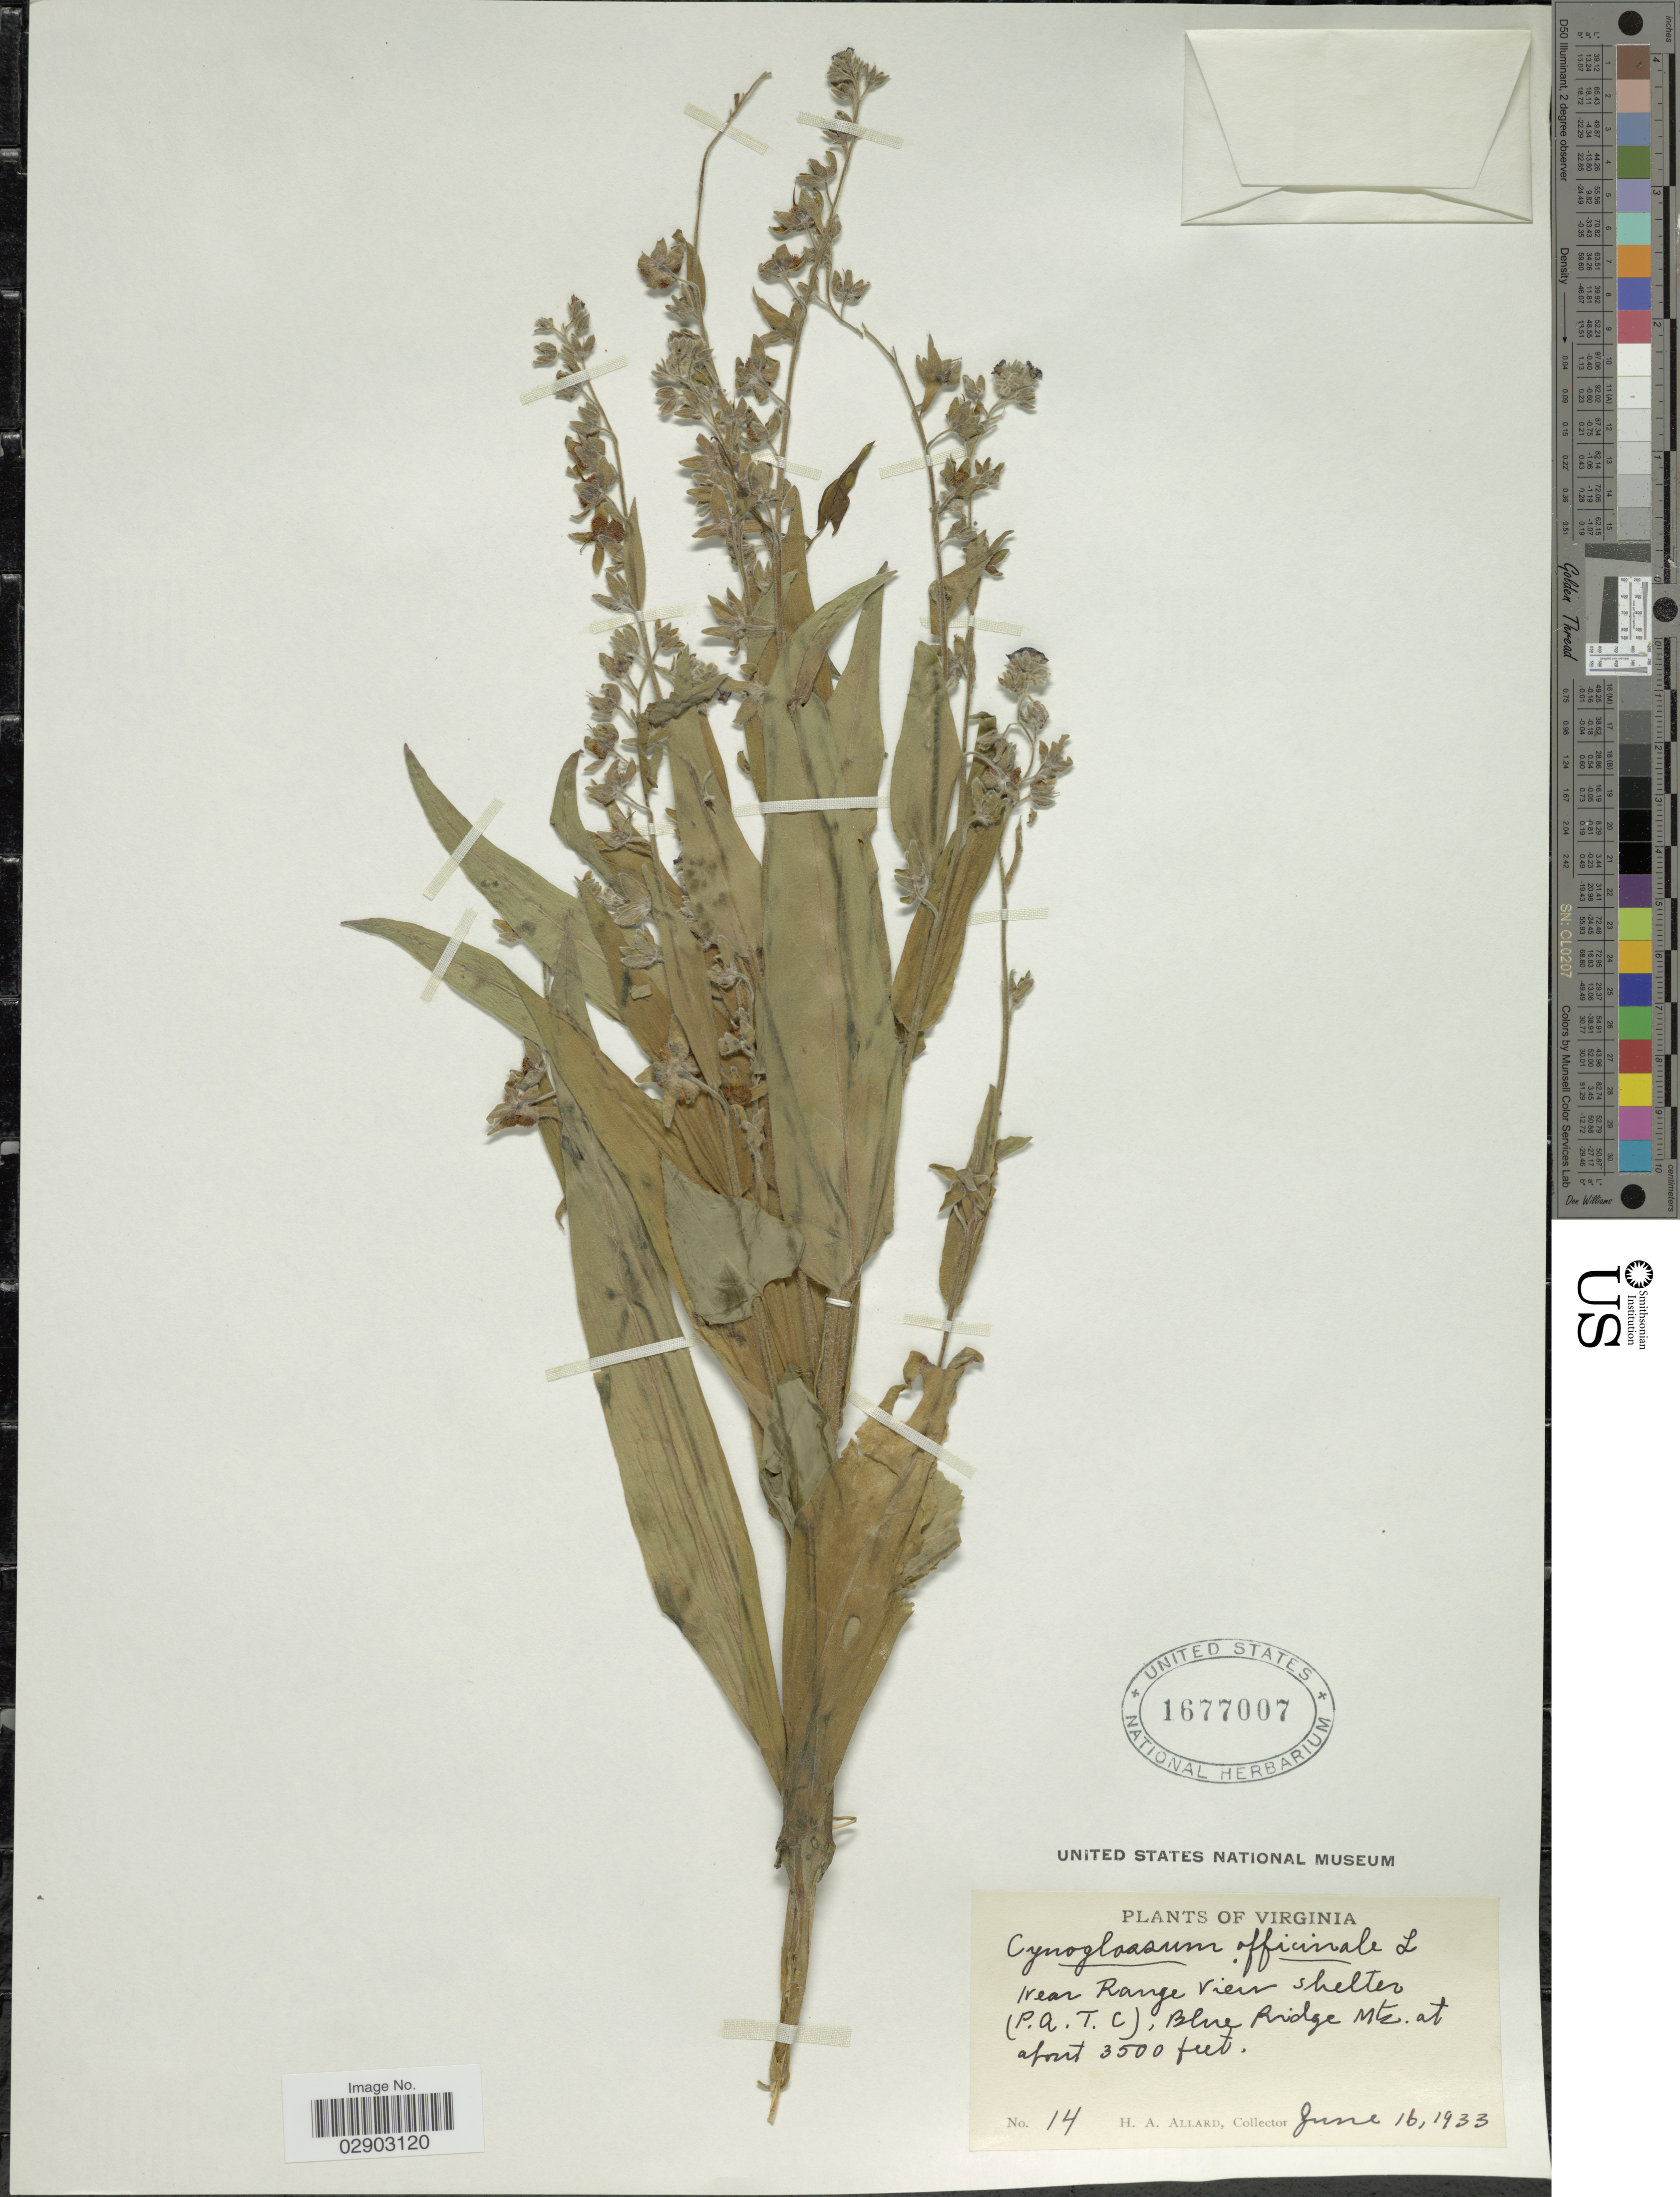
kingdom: Plantae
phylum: Tracheophyta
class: Magnoliopsida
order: Boraginales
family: Boraginaceae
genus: Cynoglossum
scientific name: Cynoglossum officinale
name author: L.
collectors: H. A. Allard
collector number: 14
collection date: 1933-06-16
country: United States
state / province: Virginia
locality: Near Range view shelter (P.A.T.C), Blue Ridge Mts.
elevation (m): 1067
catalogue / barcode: US 1677007